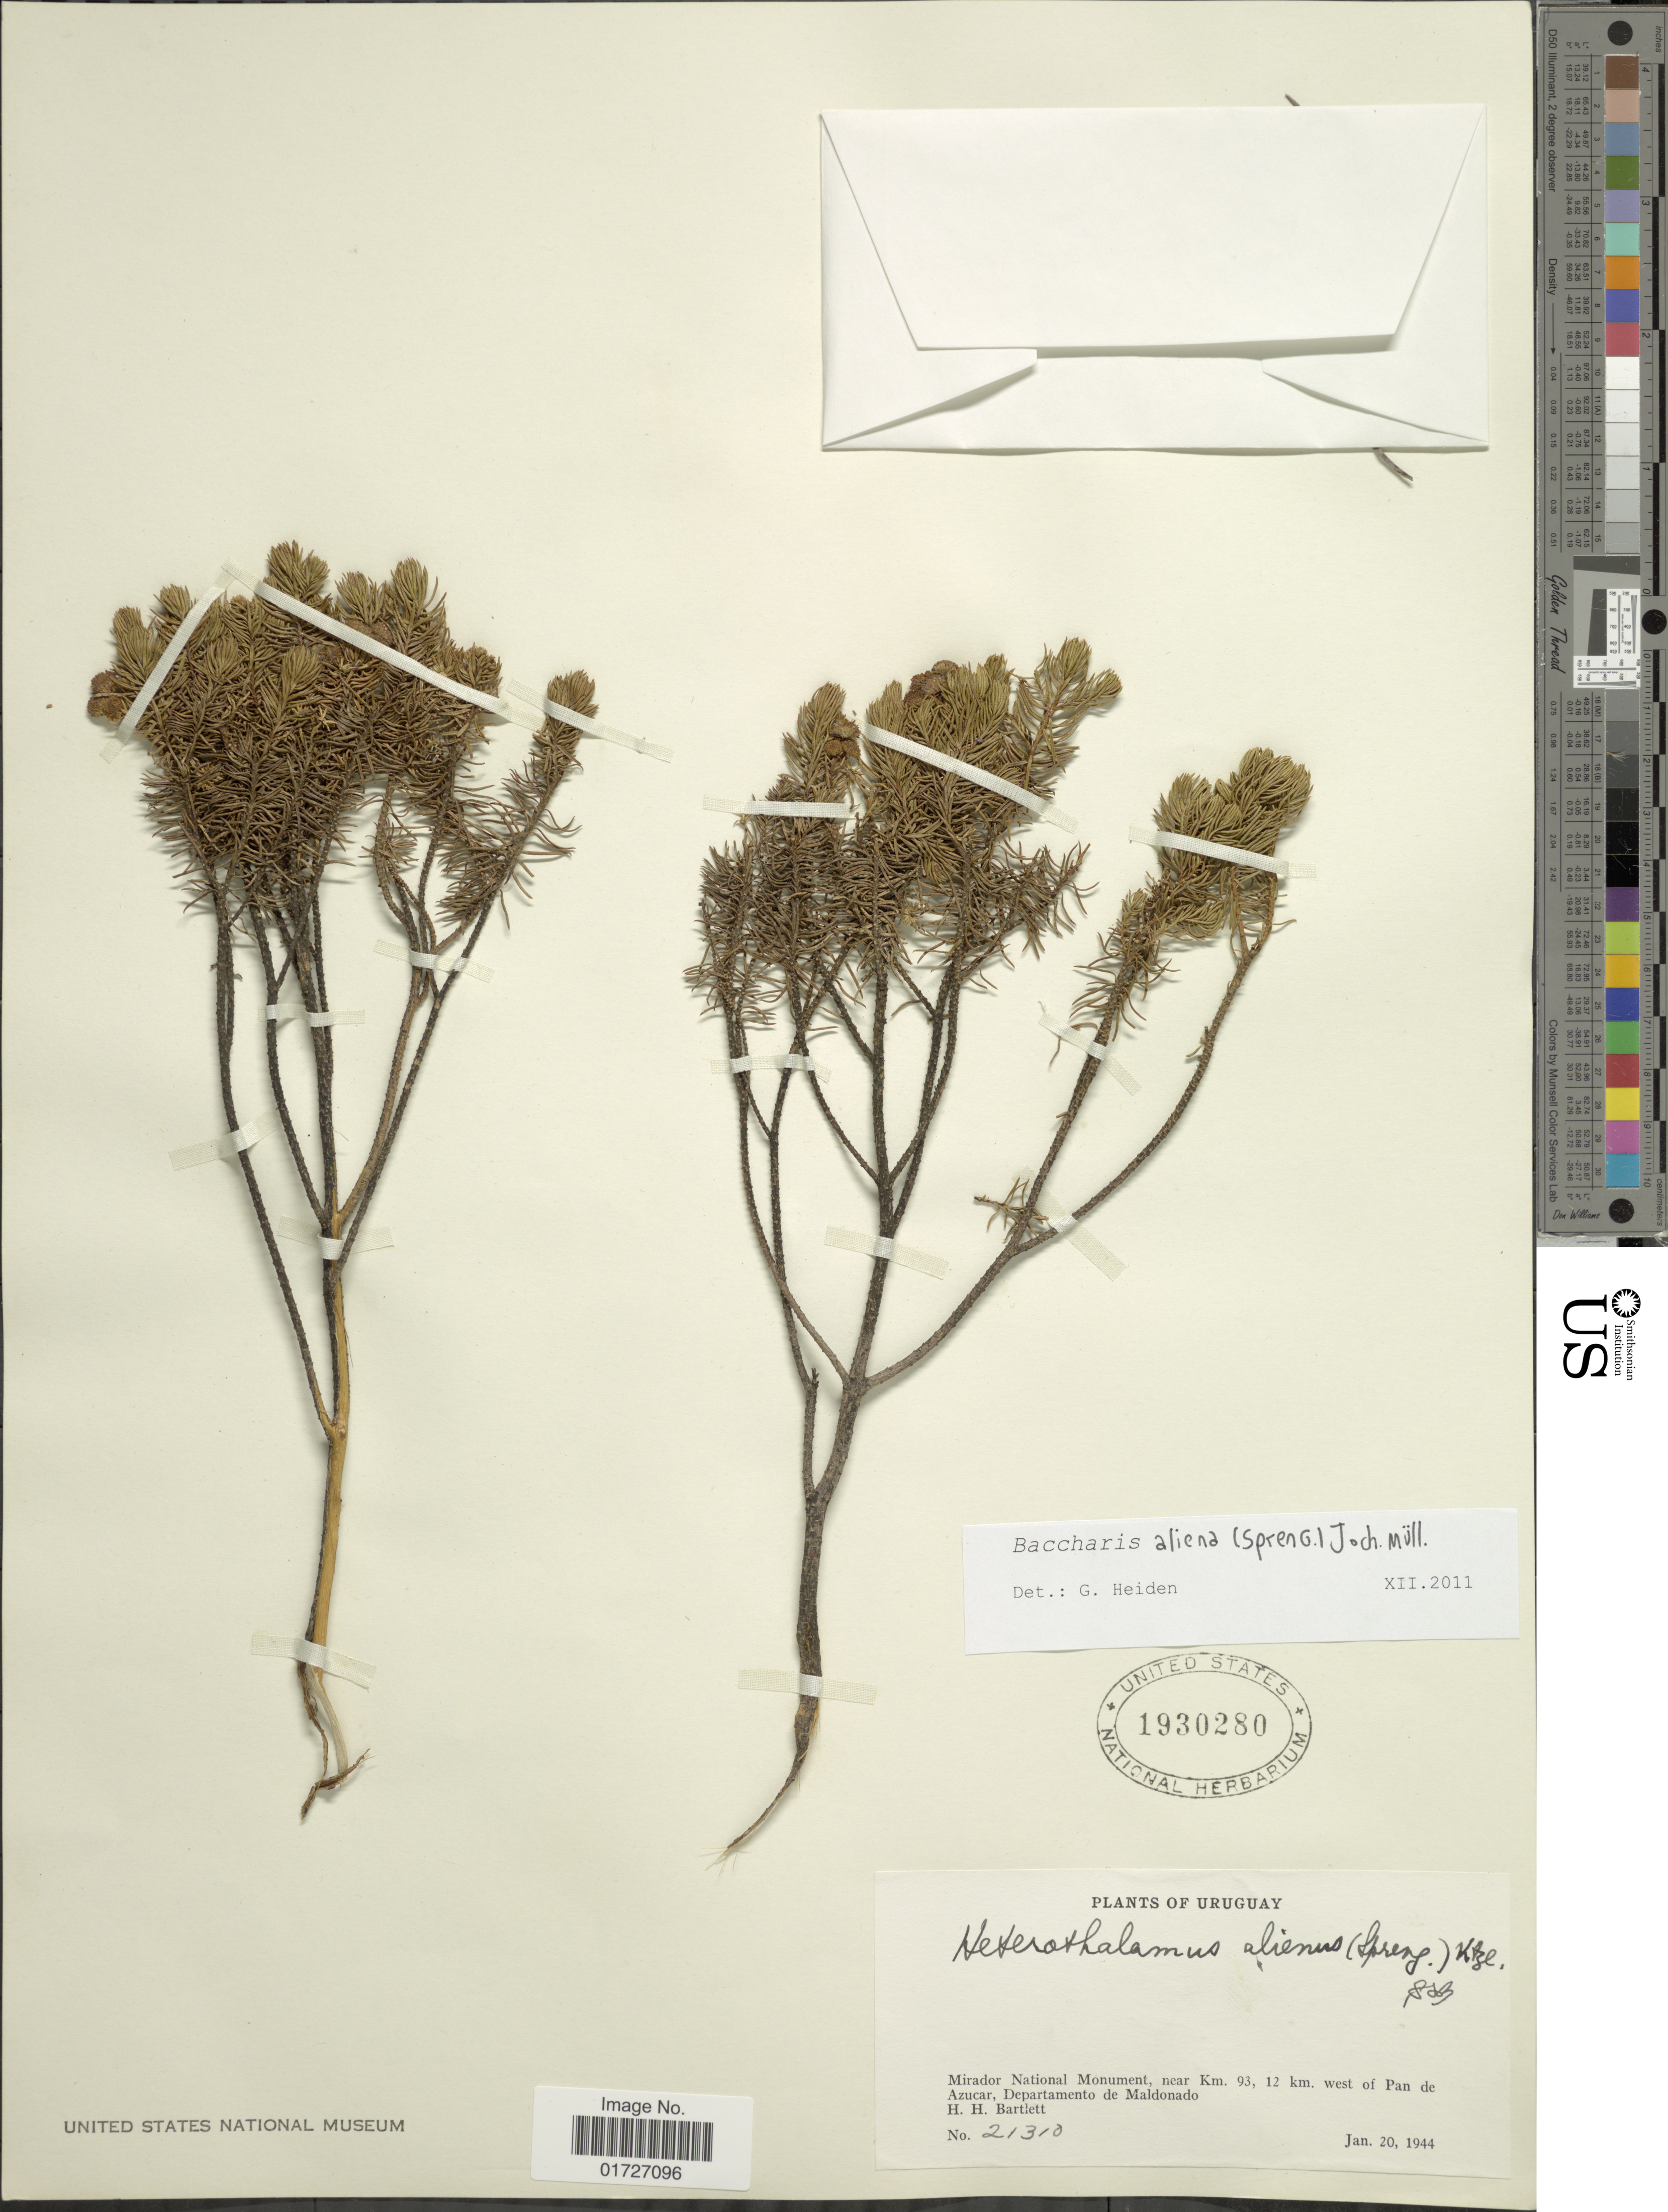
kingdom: Plantae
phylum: Tracheophyta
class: Magnoliopsida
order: Asterales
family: Asteraceae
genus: Baccharis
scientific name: Baccharis aliena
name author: (Spreng.) Joch. Müll.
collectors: H. H. Bartlett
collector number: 21310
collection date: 1944-01-20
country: Uruguay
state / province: Maldonado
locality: Mirador National Monument, near Km 93, 12 km west of Pan de Azucar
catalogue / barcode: US 1930280